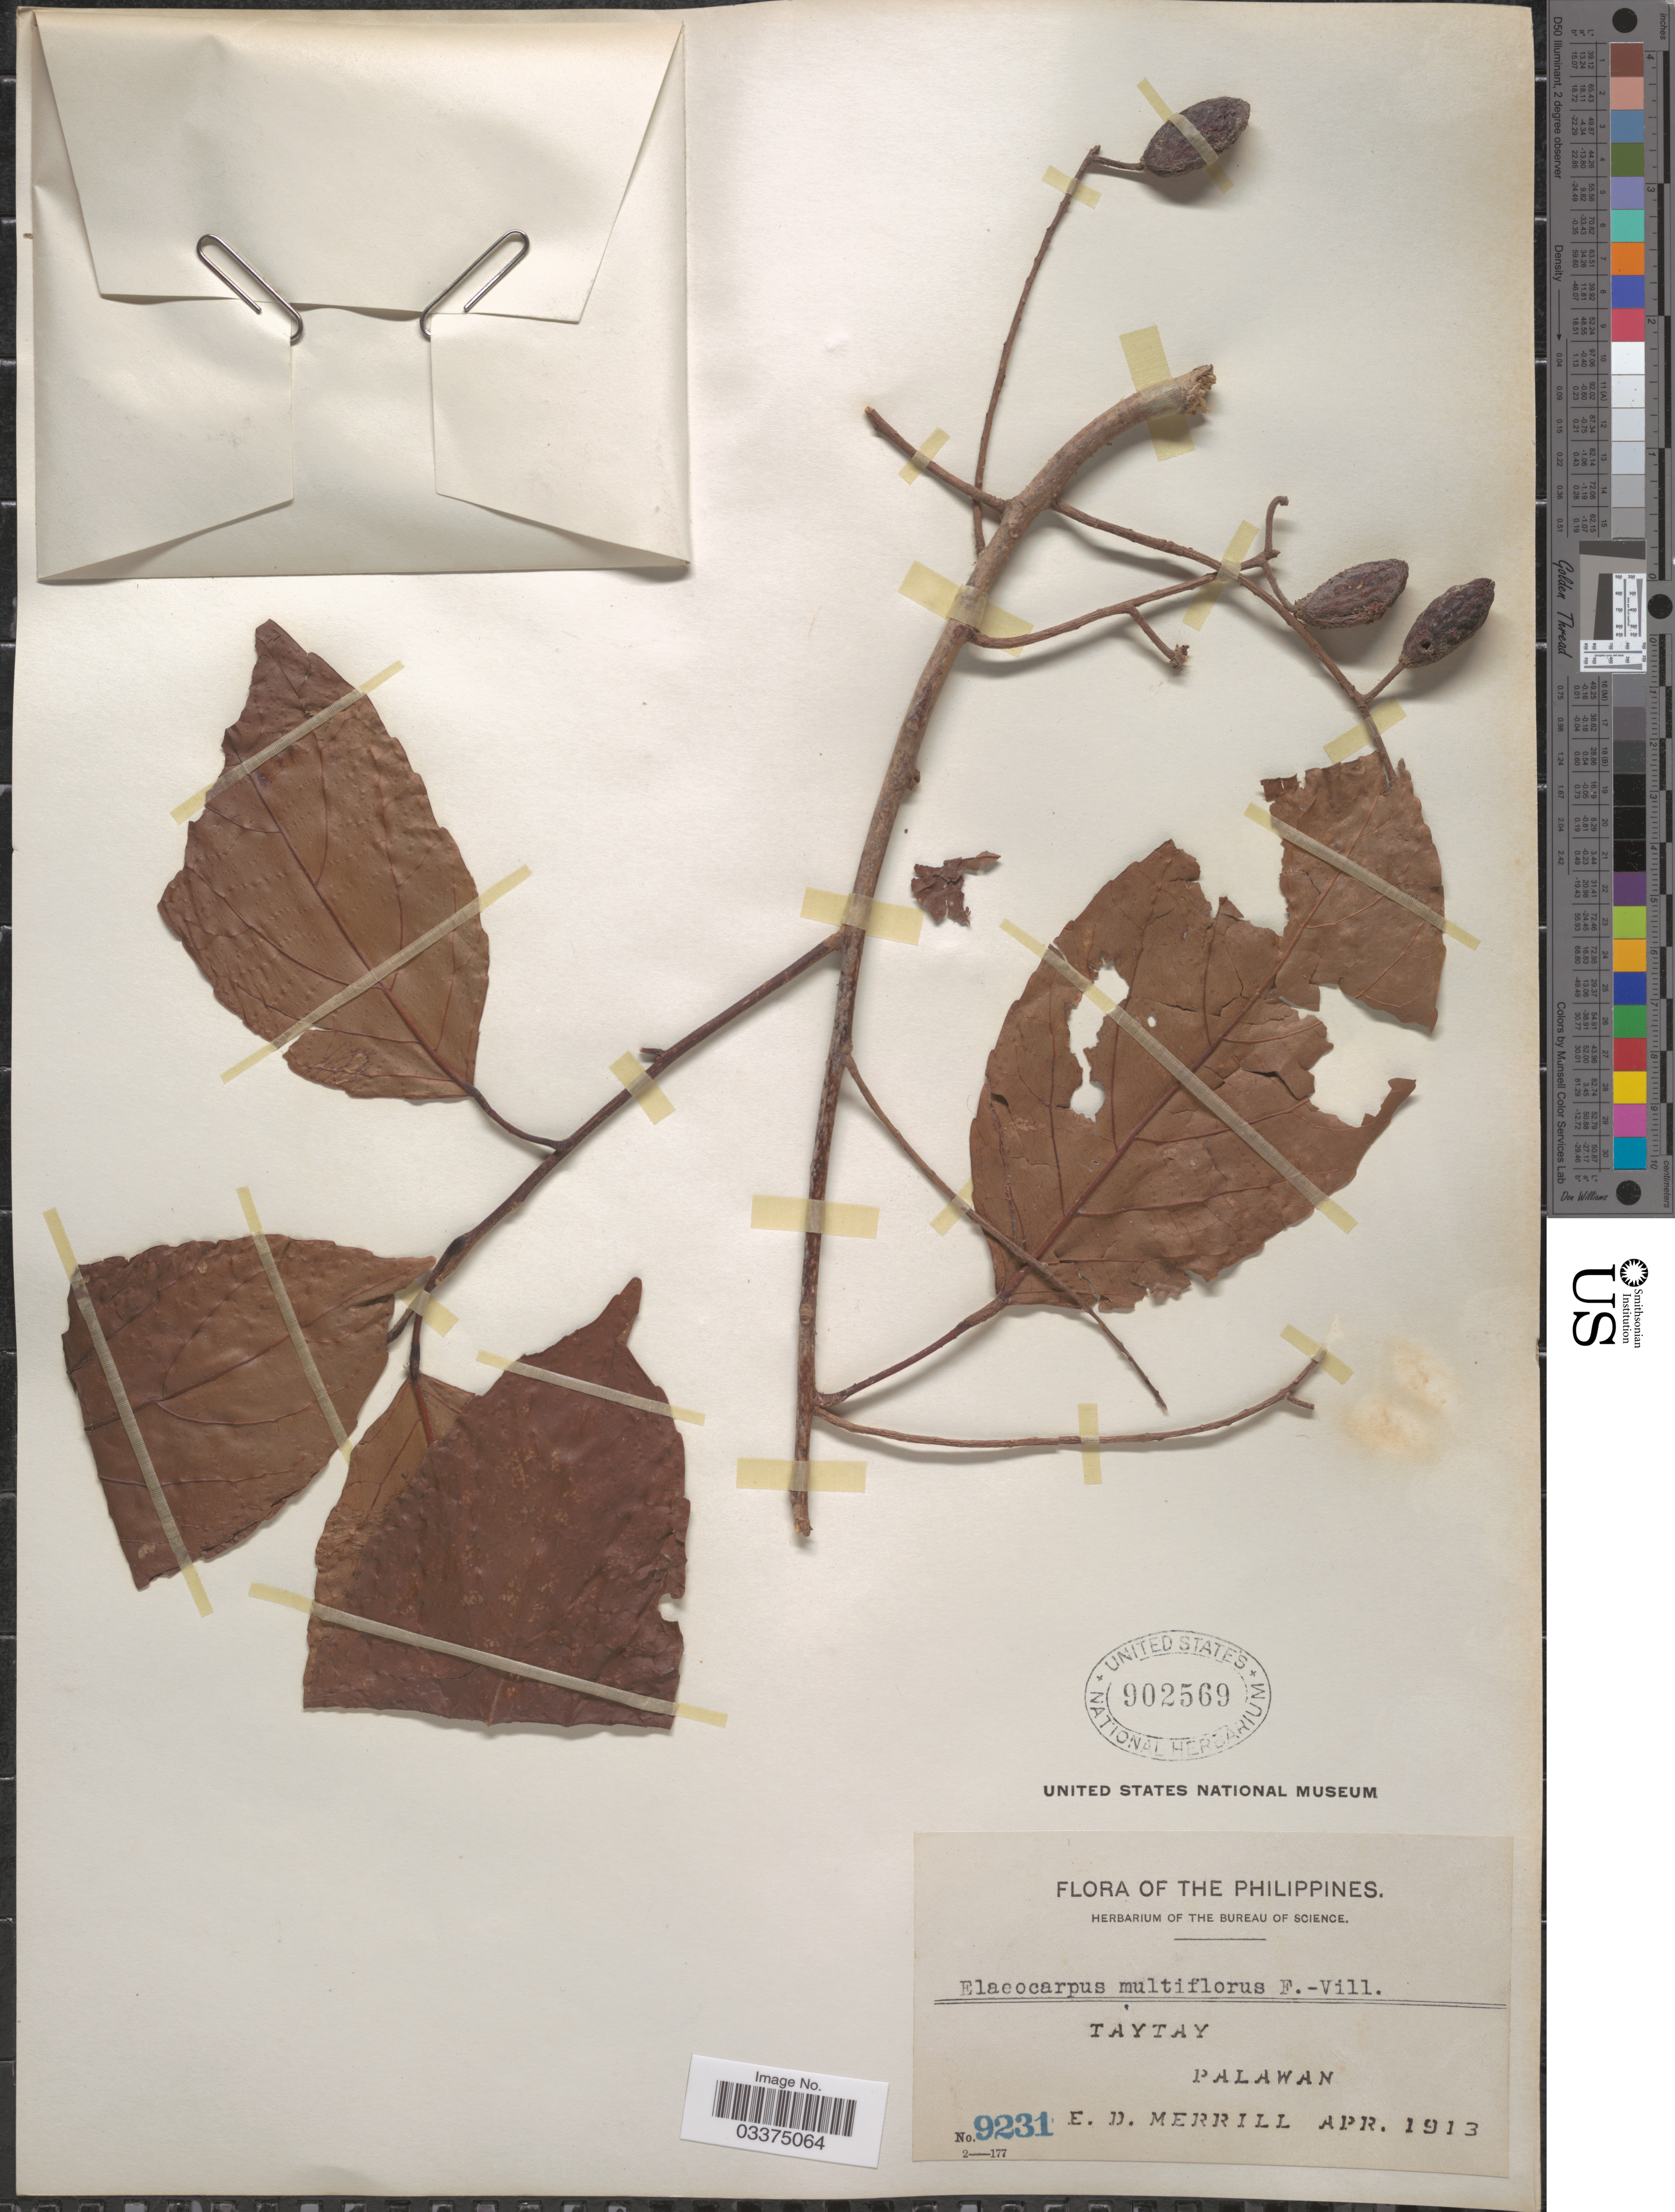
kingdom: Plantae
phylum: Tracheophyta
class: Magnoliopsida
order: Oxalidales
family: Elaeocarpaceae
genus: Elaeocarpus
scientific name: Elaeocarpus multiflorus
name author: (Turcz.) Fern.-Vill.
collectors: E. D. Merrill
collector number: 9231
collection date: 1913-04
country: Philippines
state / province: Mimaropa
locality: Taytay. Palawan.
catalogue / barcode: US 902569